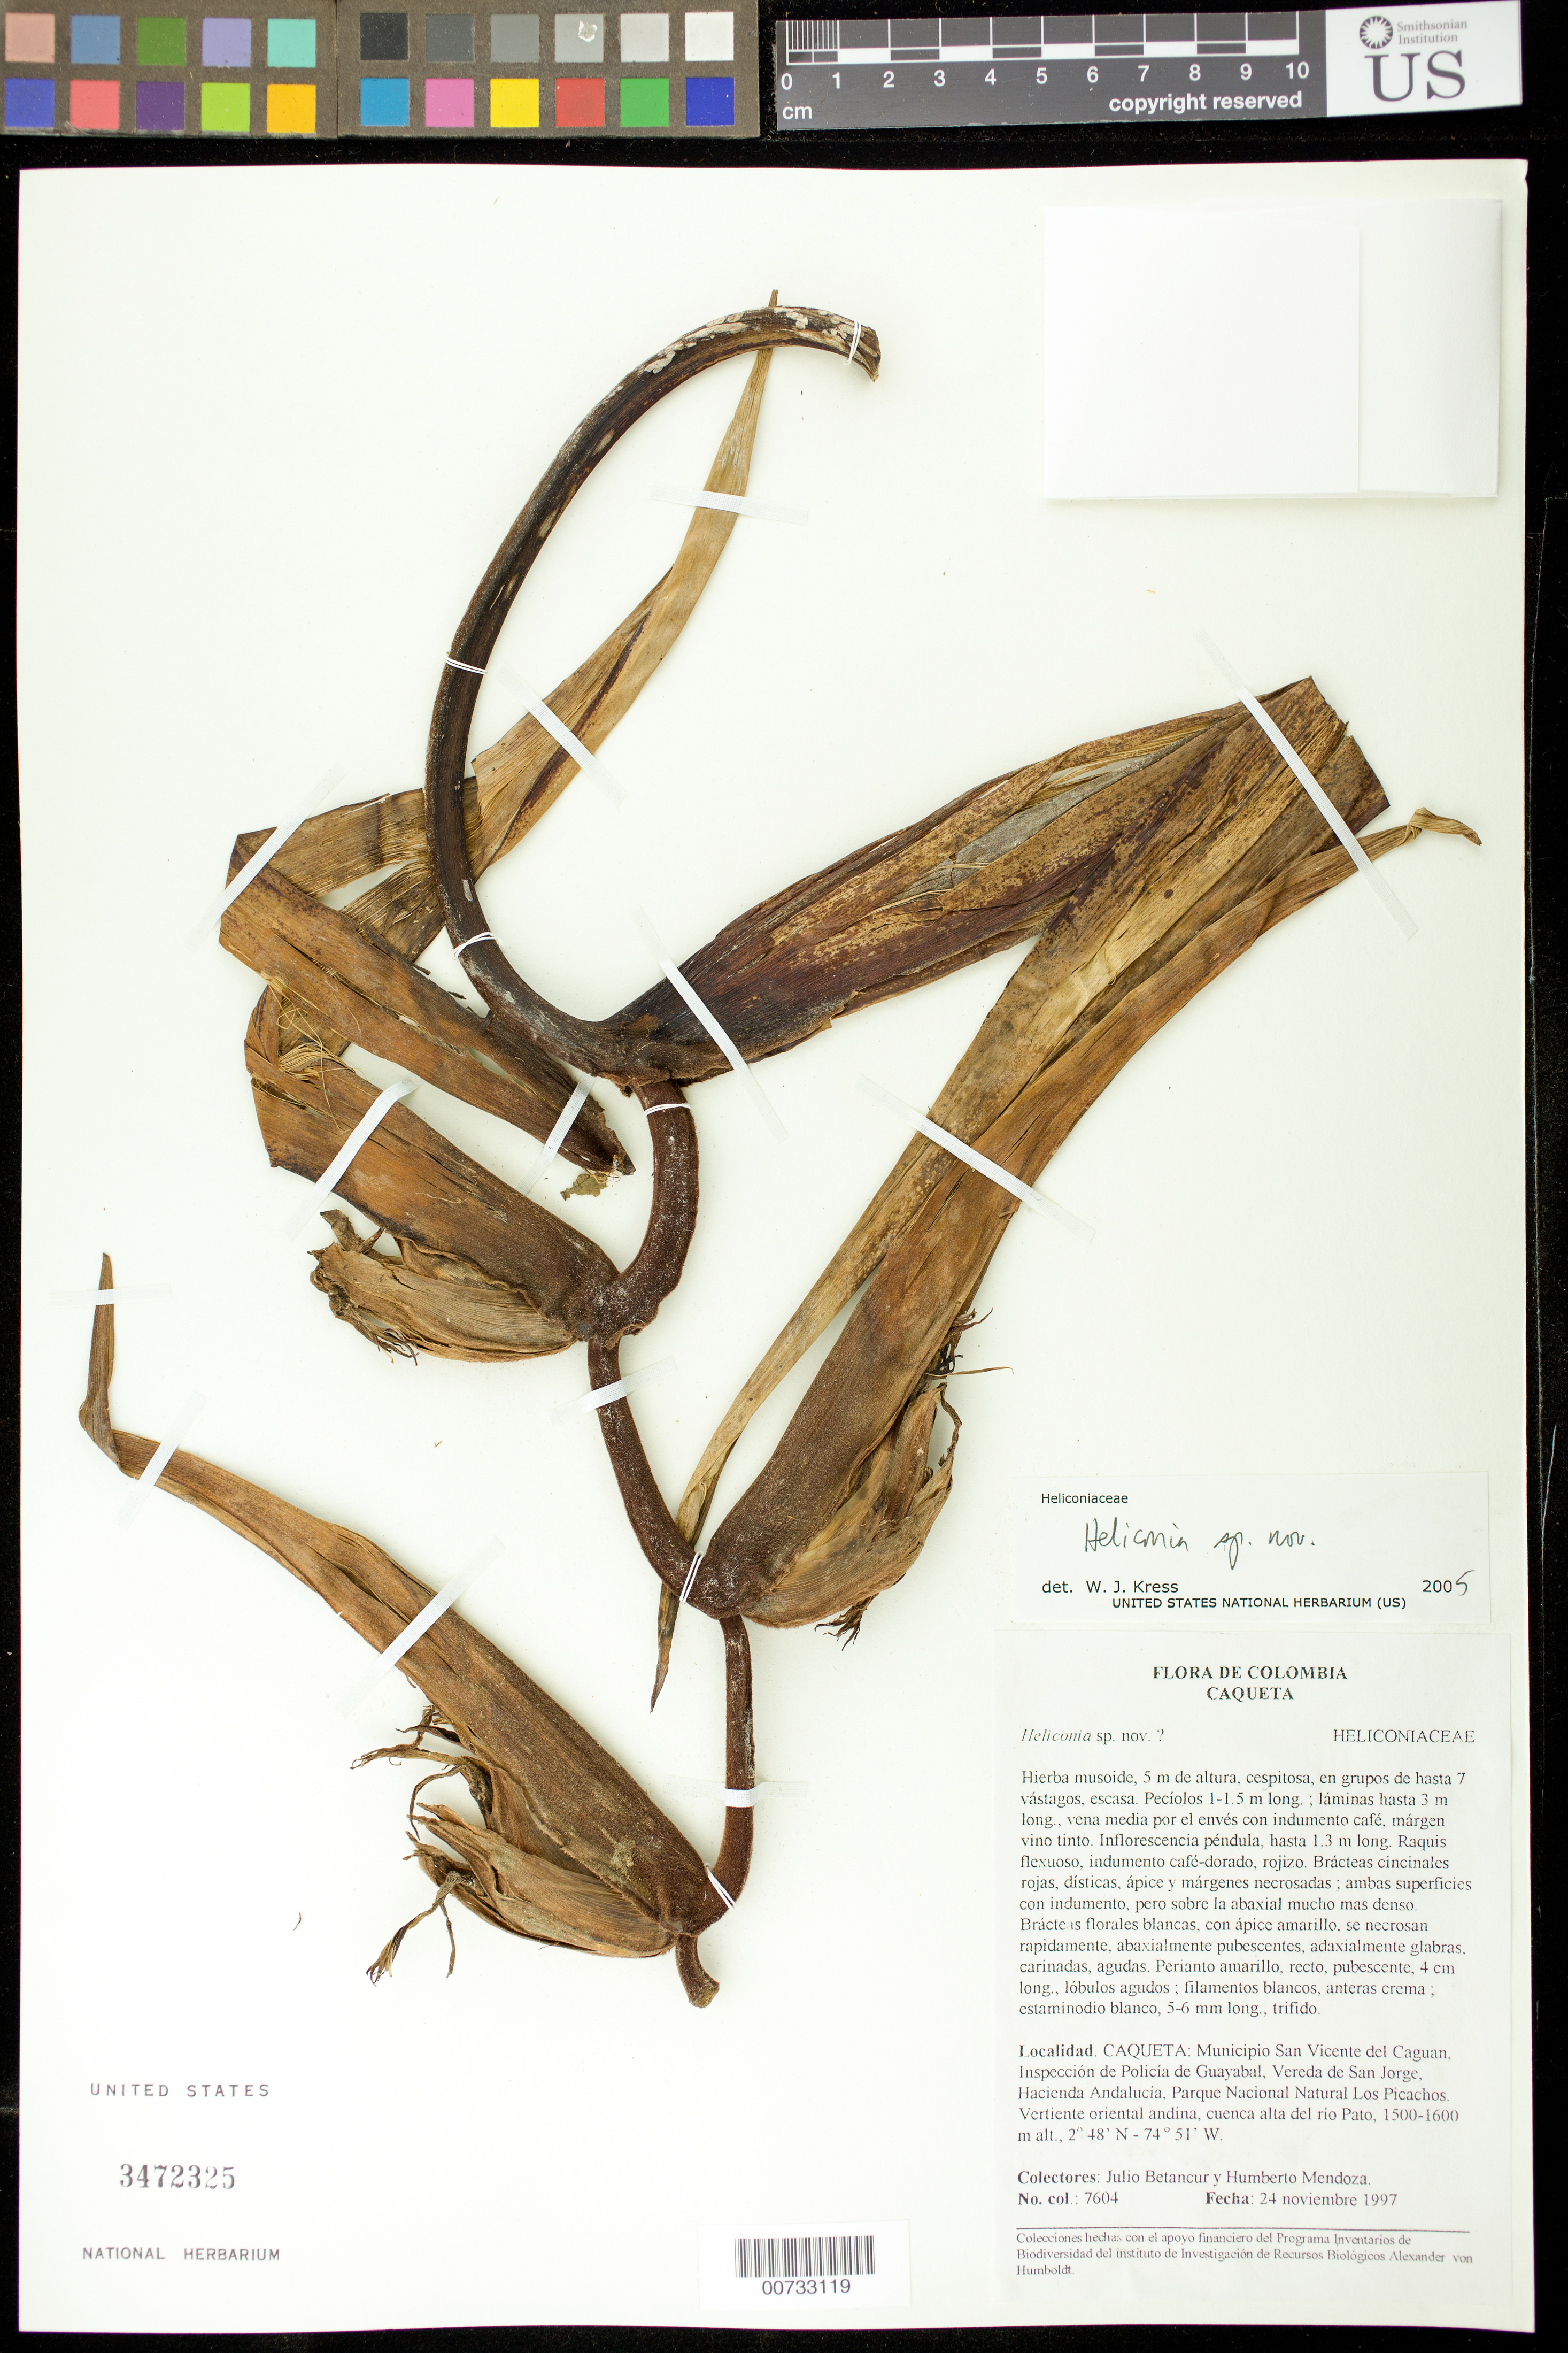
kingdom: Plantae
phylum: Tracheophyta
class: Liliopsida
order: Zingiberales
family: Heliconiaceae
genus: Heliconia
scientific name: Heliconia sp. nov.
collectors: J. C. Betancur & H. Mendoza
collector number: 7604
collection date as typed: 24 Nov 1997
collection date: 1997-11-24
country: Colombia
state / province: Risaralda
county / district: San Vicente del Caguan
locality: Vereda de San Jorge, Hacienda Andalucia. Inspeccion de Policia de Guayabal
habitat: Vertiente oriental andina, cuenca alta del rio Pato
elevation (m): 1500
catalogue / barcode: US 3472325